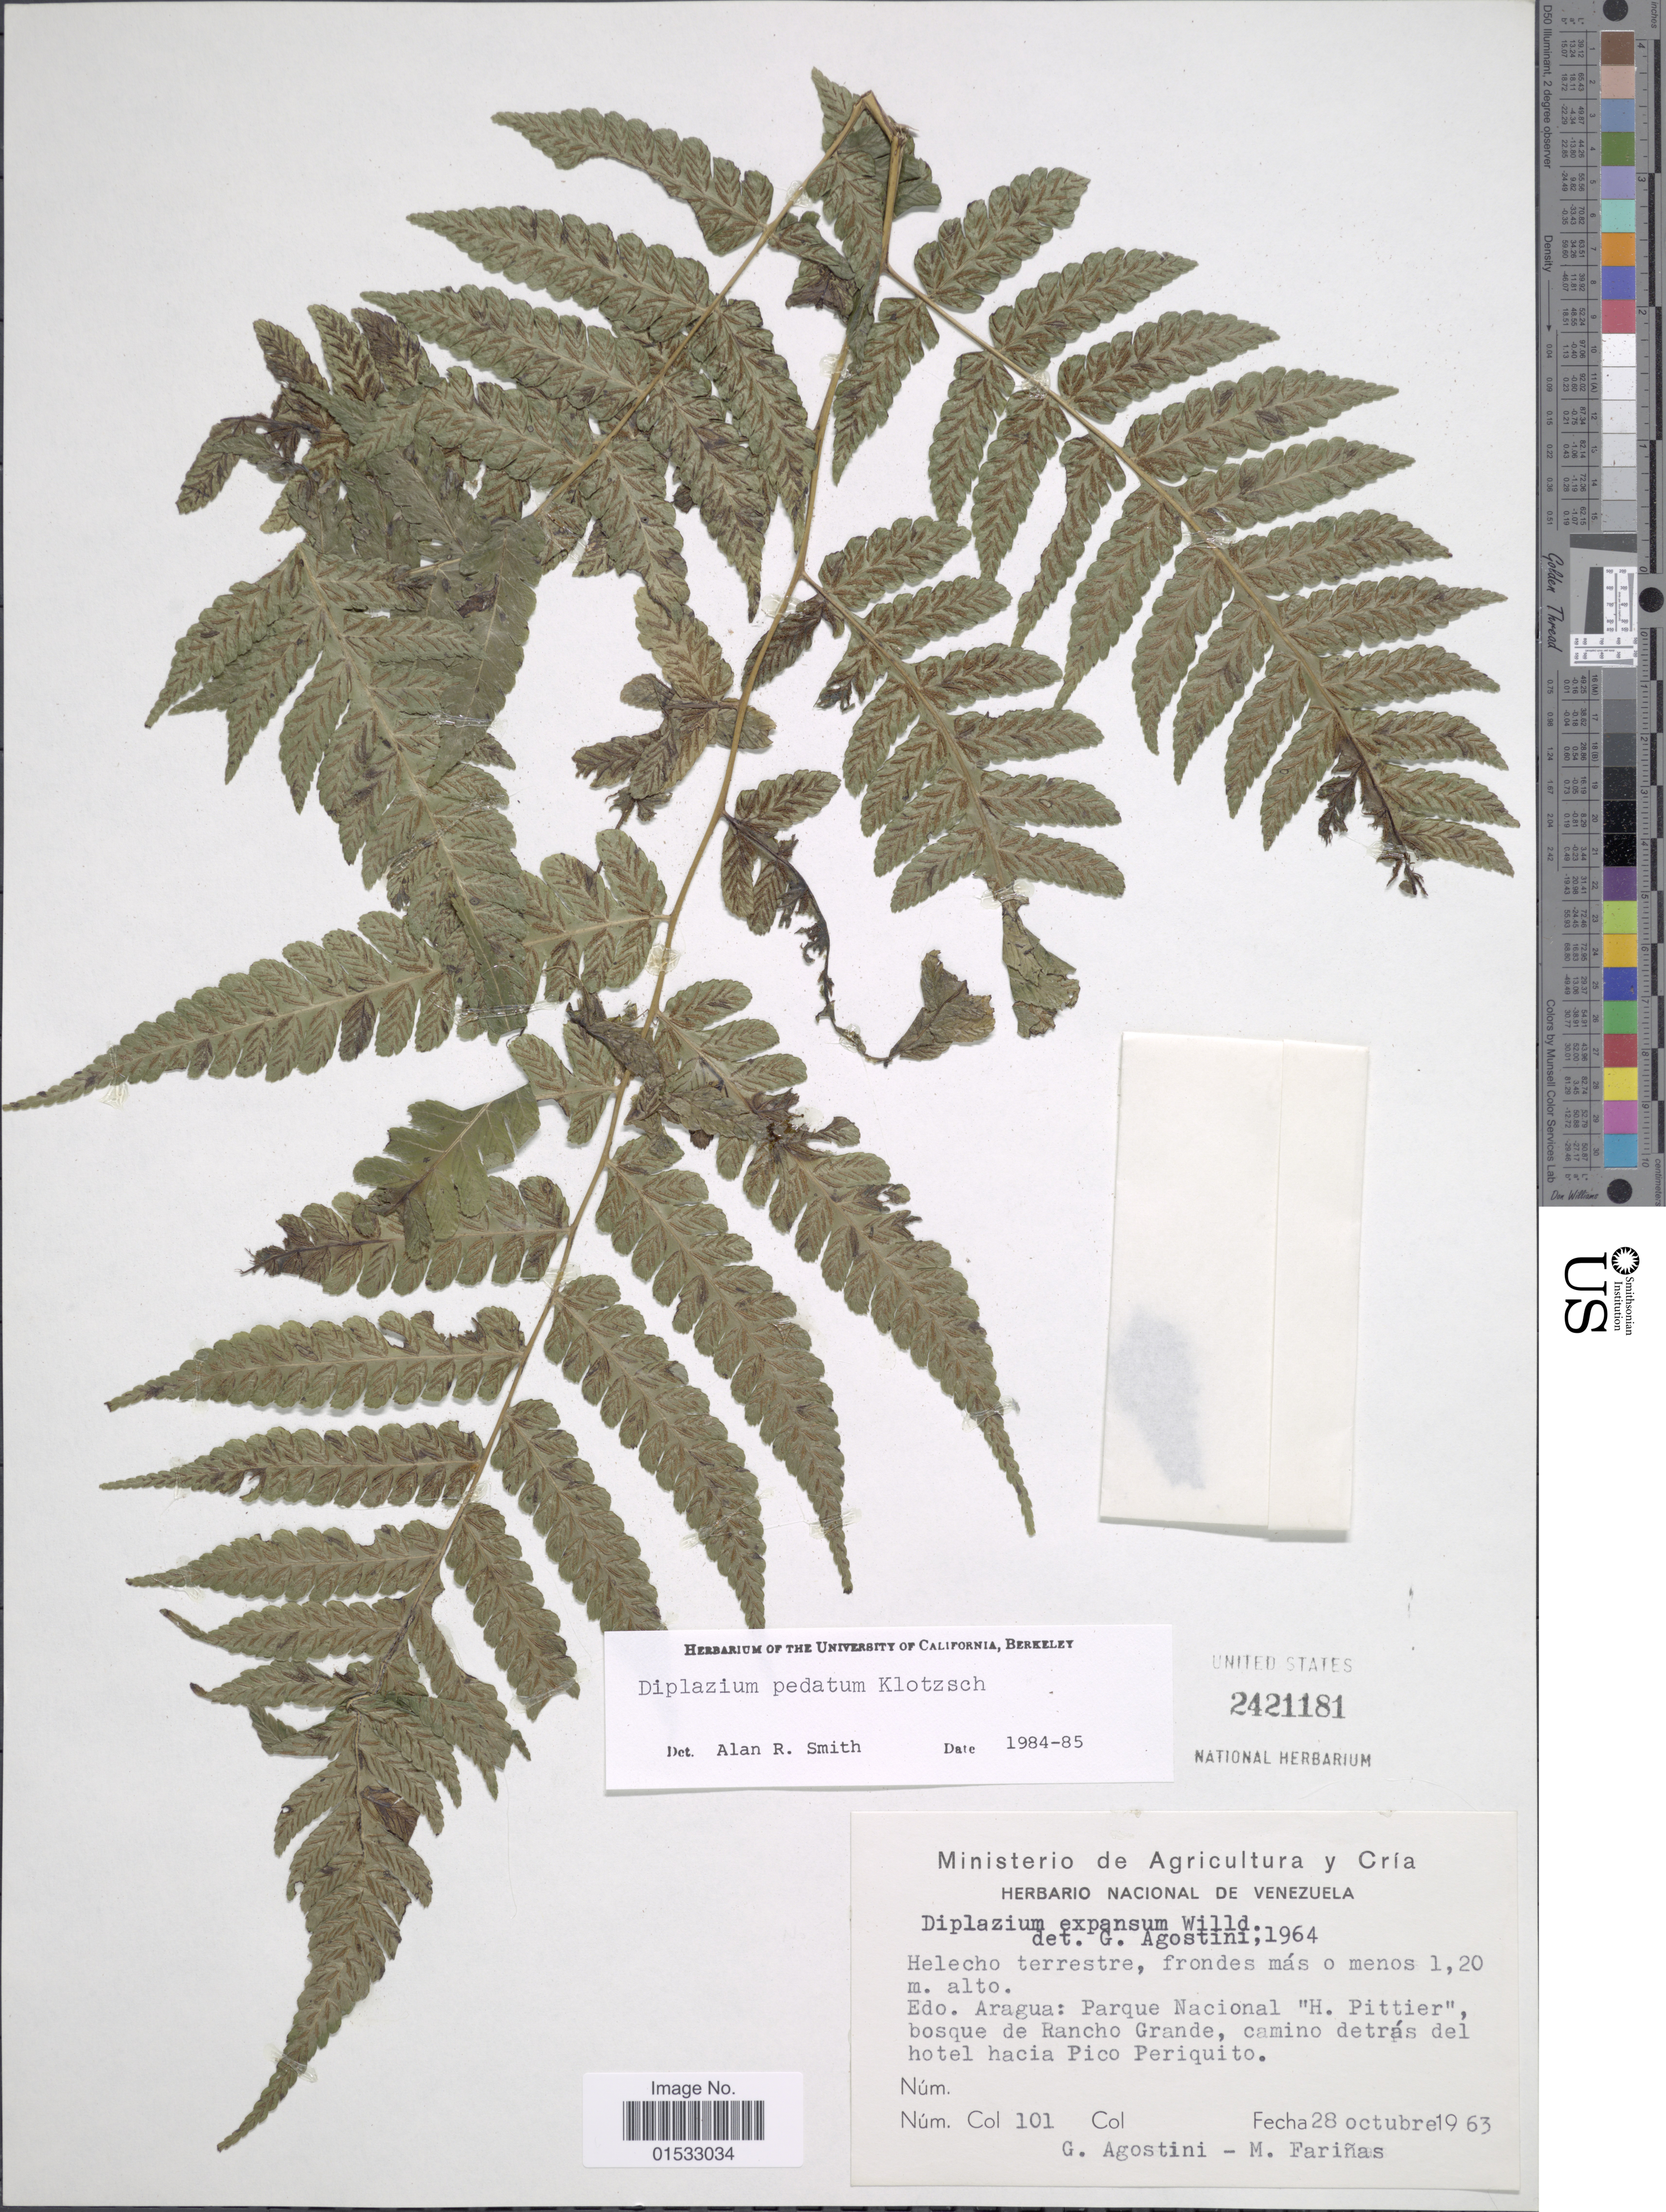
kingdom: Plantae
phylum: Tracheophyta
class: Polypodiopsida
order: Polypodiales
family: Athyriaceae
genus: Diplazium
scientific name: Diplazium pedatum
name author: Klotzsch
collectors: G. Agostini & M. Fariñas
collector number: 101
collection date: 1963-10-28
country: Venezuela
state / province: Aragua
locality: Parque Nacional "H. Pittier", bosque de Rancho Grande, camino detrás del hotel hacia Pico Periquito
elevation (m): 120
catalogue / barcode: US 2421181